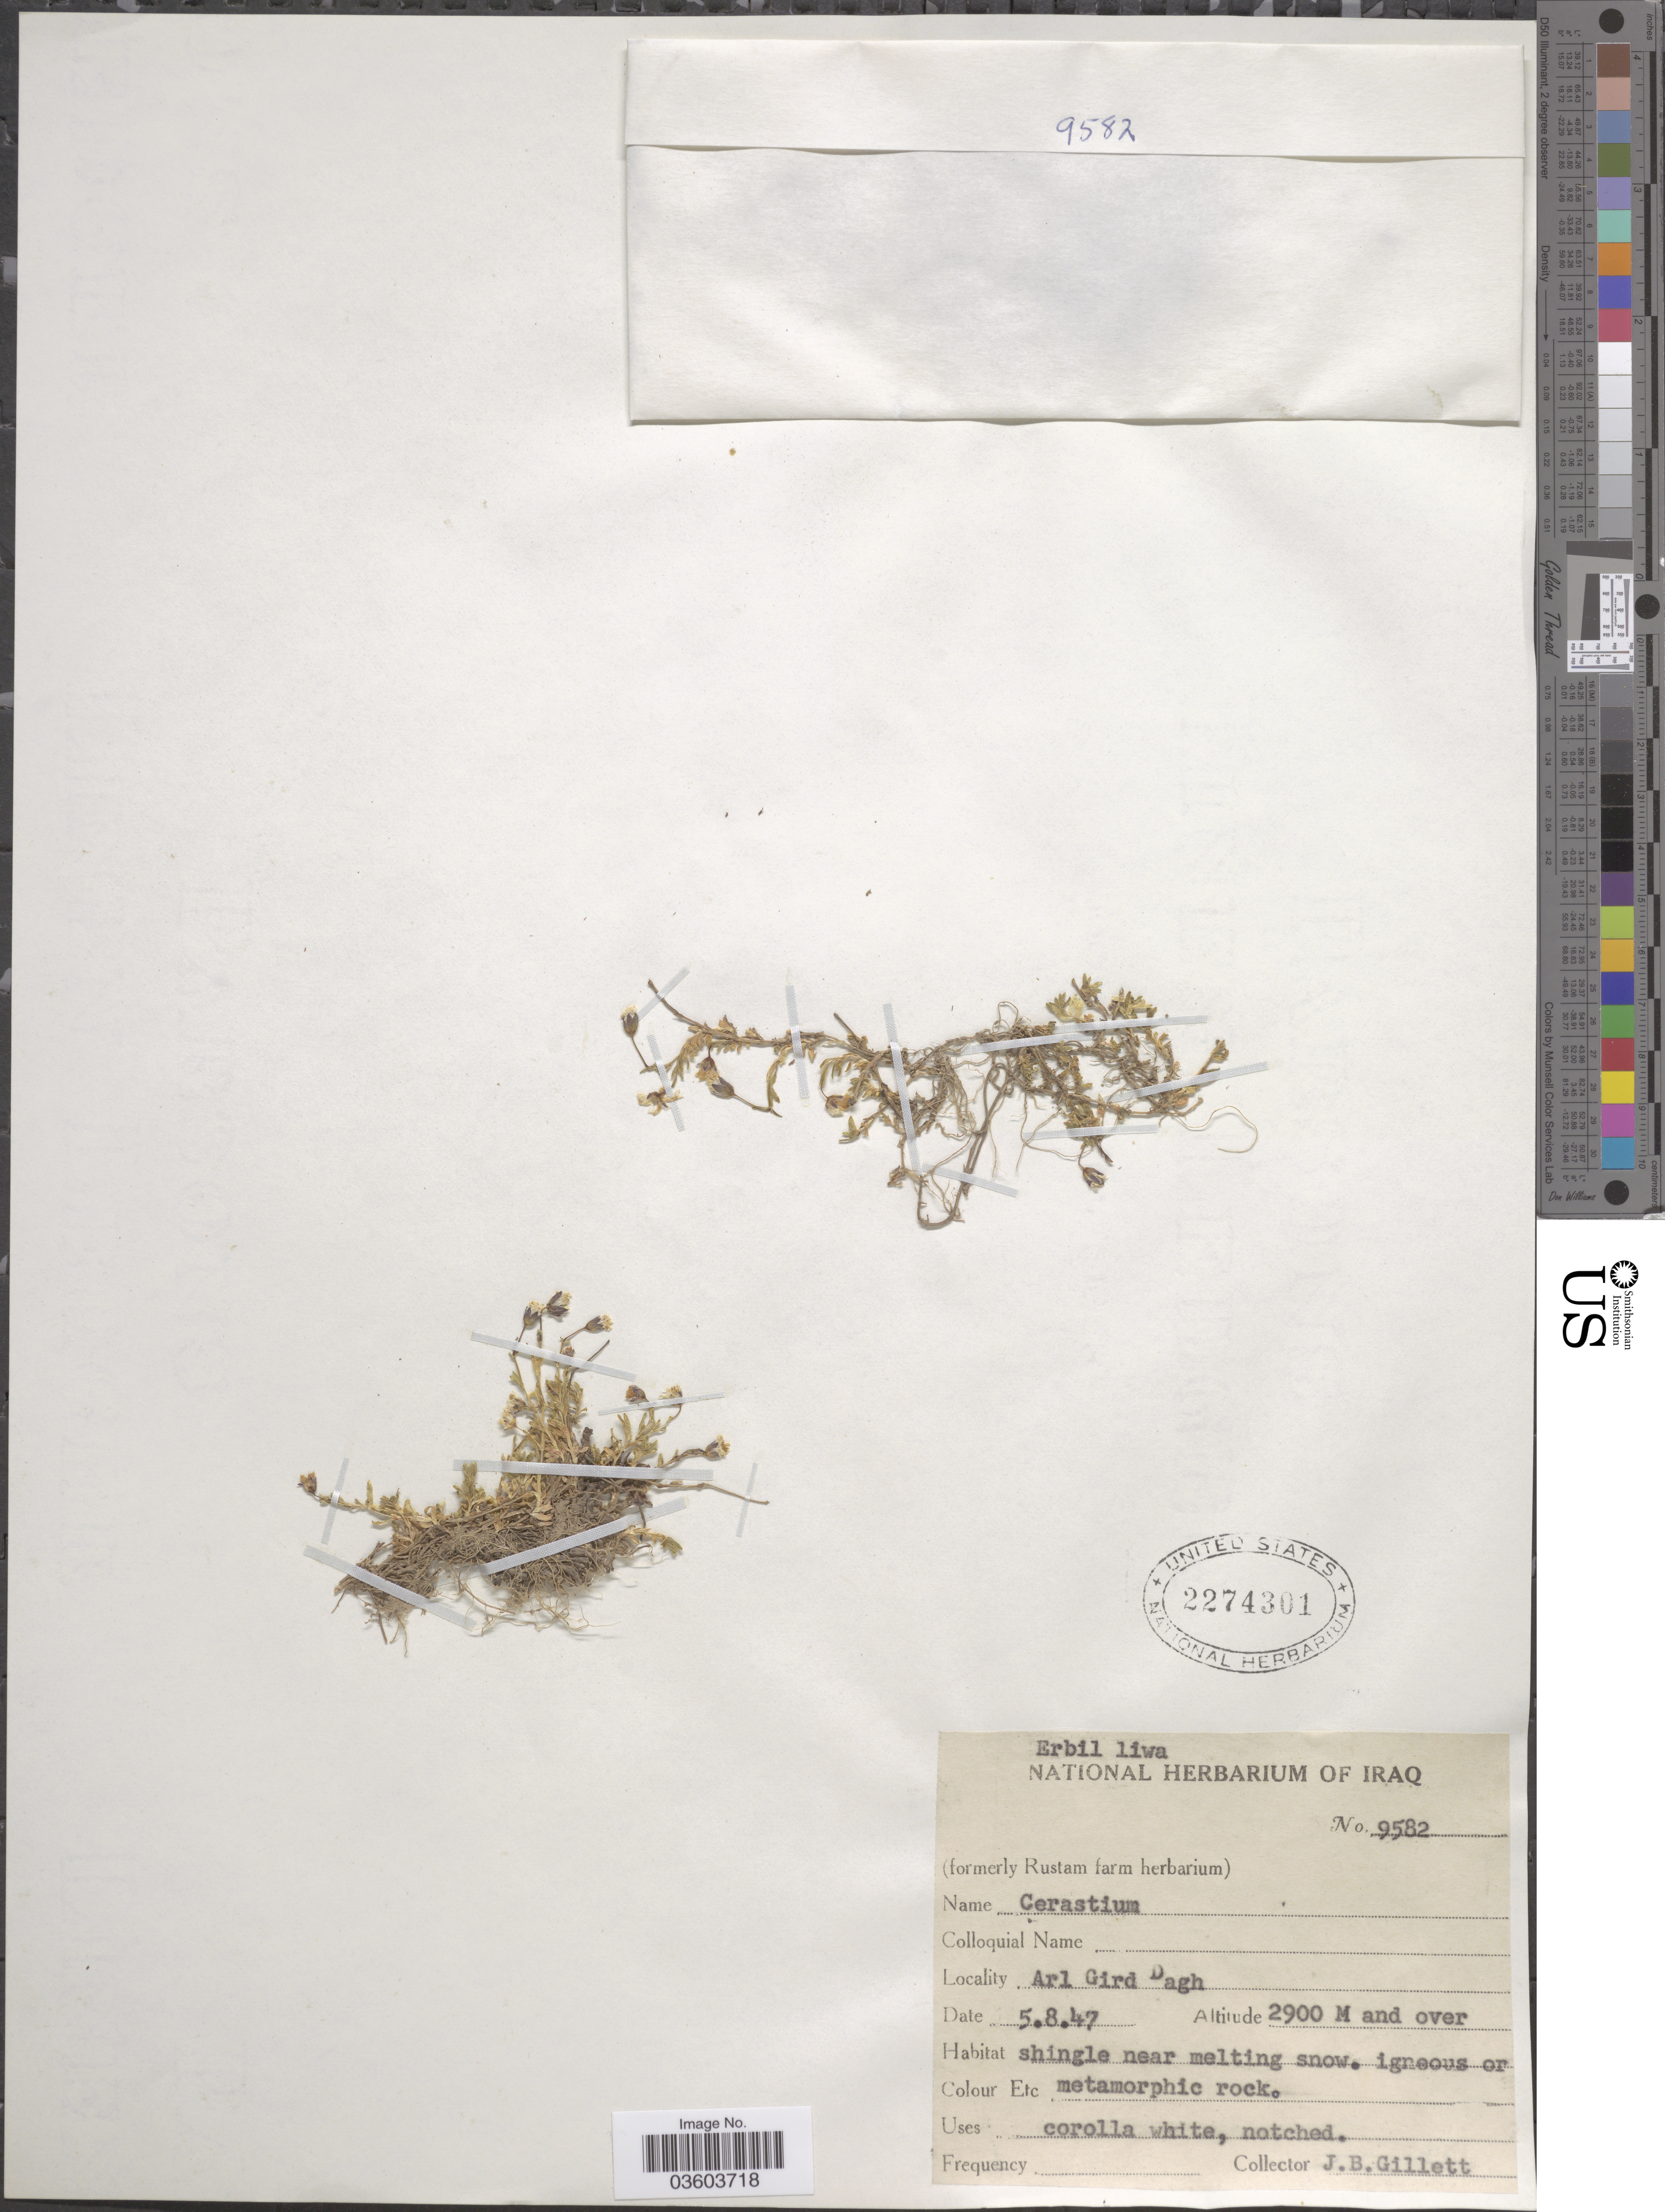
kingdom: Plantae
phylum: Tracheophyta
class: Magnoliopsida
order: Caryophyllales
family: Caryophyllaceae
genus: Cerastium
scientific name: Cerastium sp.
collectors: J. B. Gillett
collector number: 9582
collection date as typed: Transcribed d/m/y: 5/8/47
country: Iraq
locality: Arl Gird Dagh.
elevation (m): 2900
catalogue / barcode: US 2274301